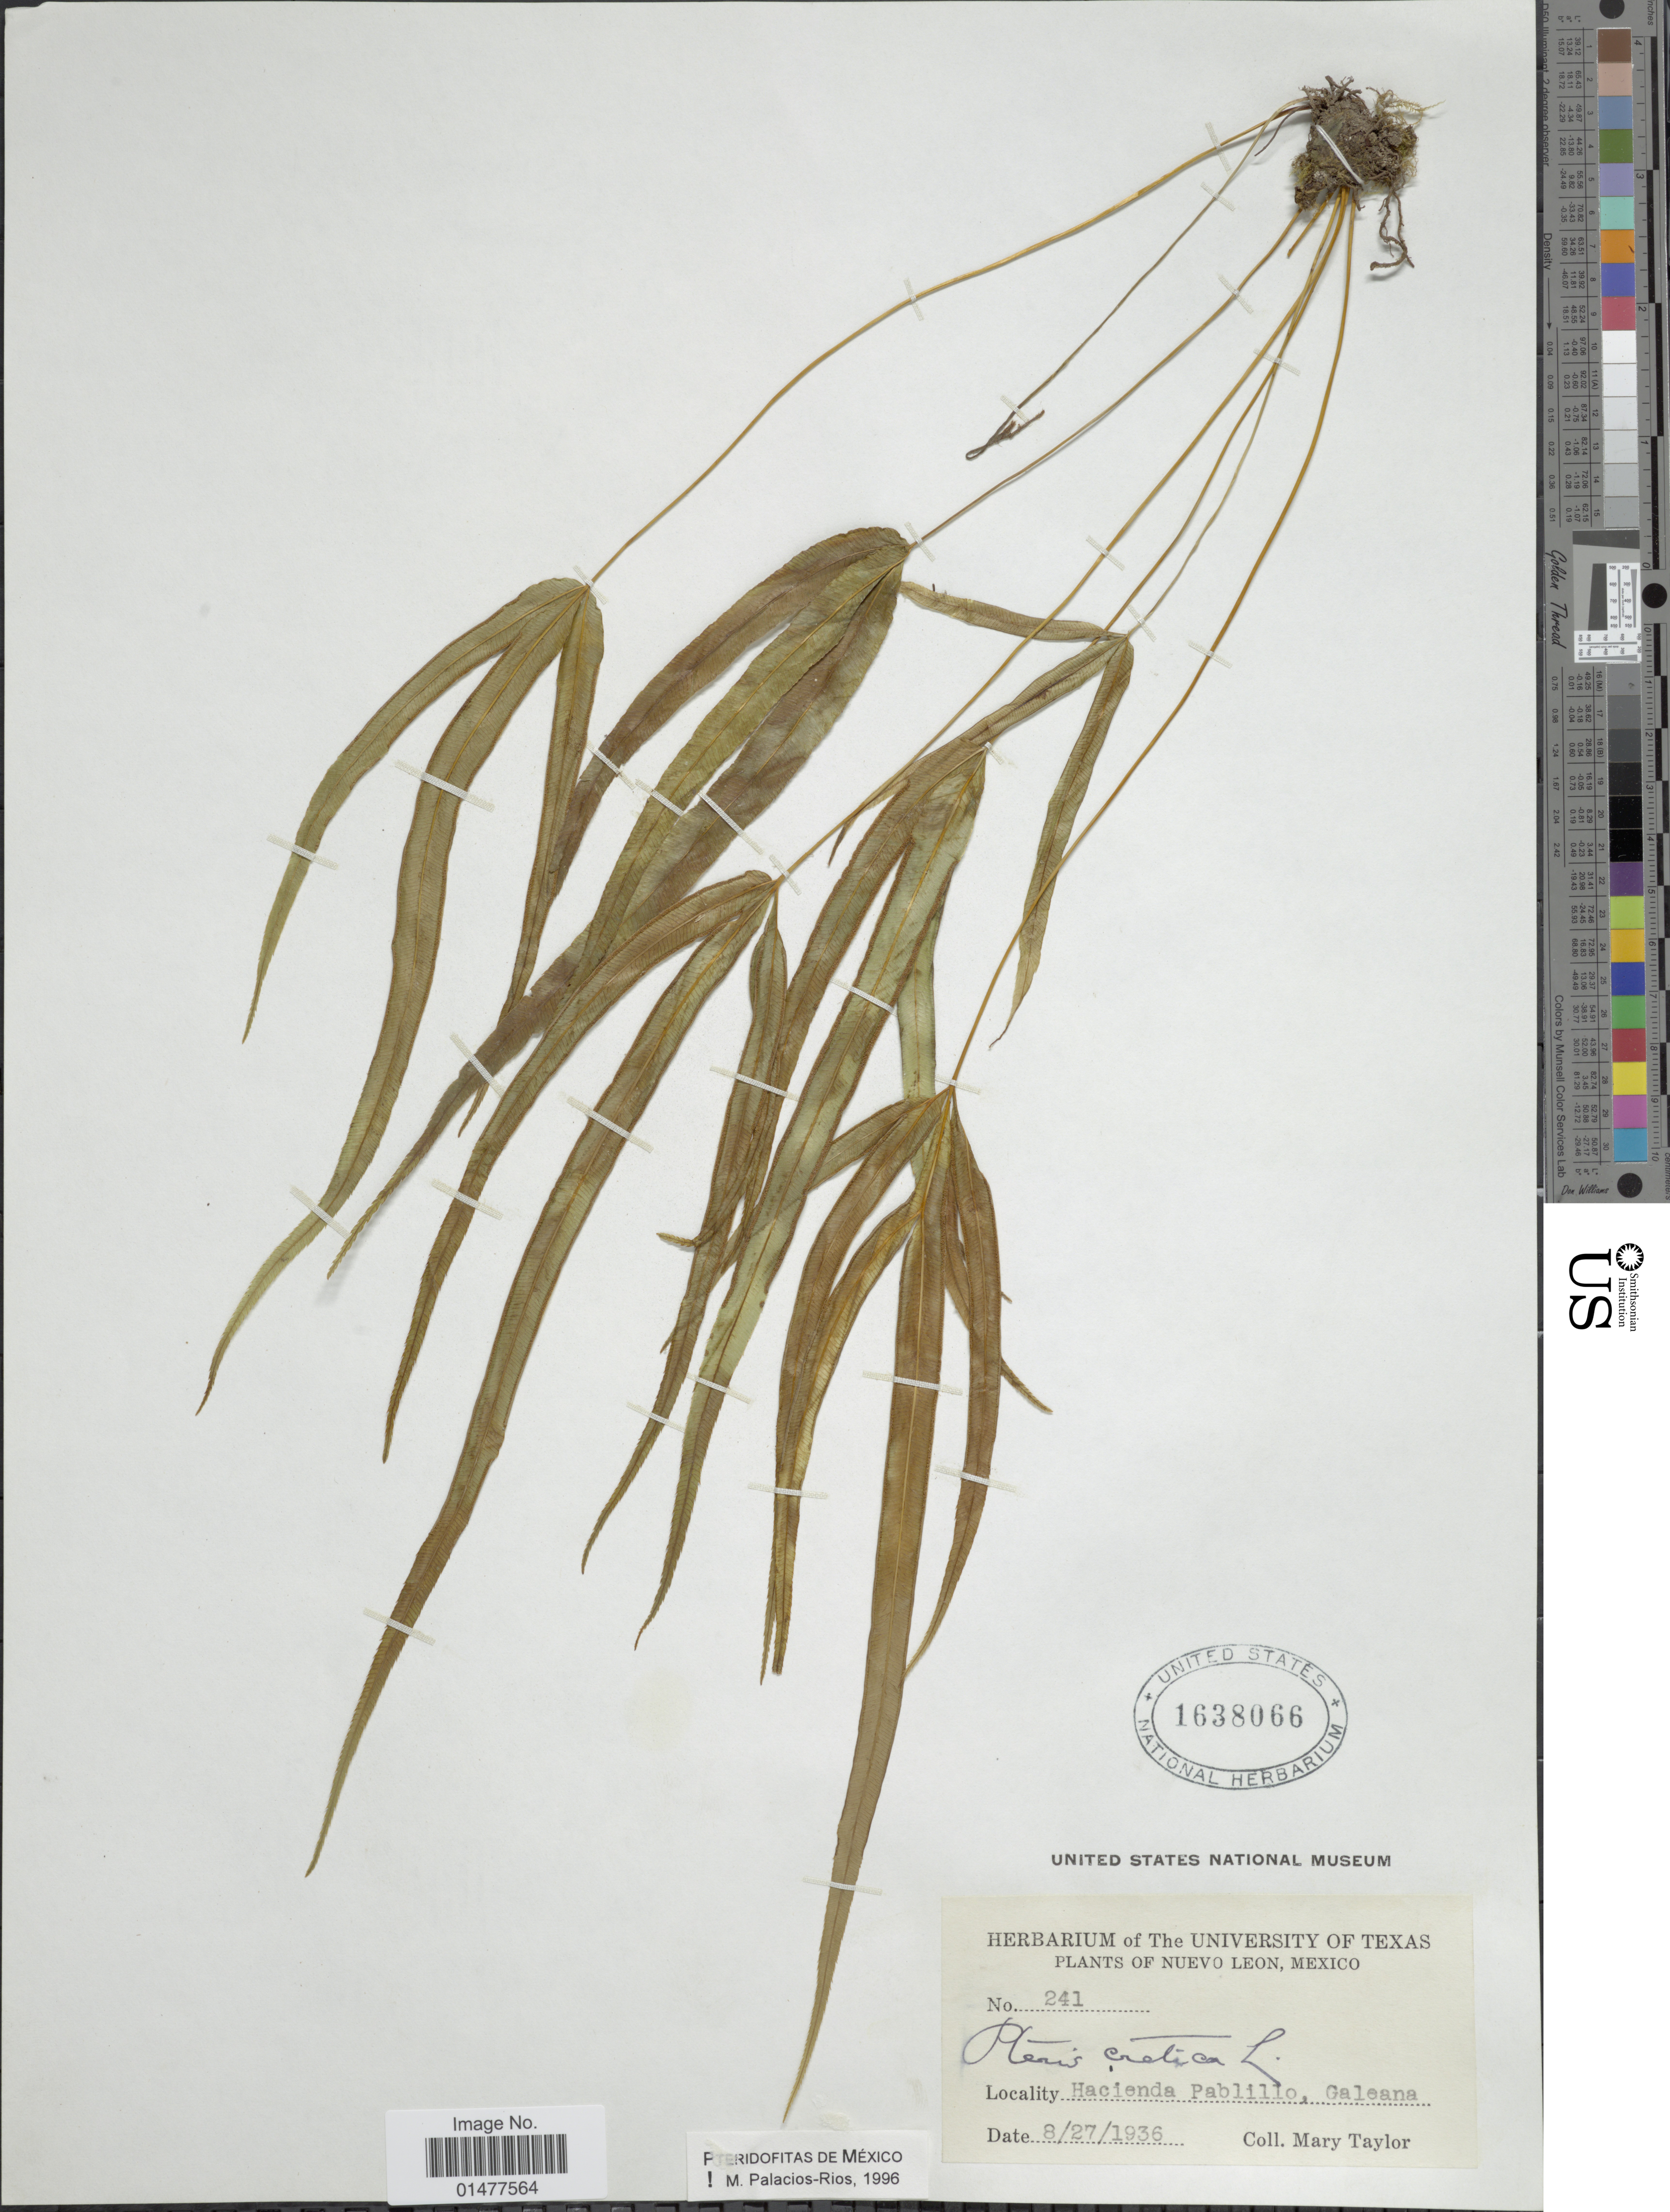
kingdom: Plantae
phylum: Tracheophyta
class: Polypodiopsida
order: Polypodiales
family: Pteridaceae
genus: Pteris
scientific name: Pteris cretica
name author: L.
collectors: M. S. Taylor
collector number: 241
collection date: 1936-08-27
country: Mexico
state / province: Nuevo León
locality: Hacienda Pablillo, Galeana.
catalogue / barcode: US 1638066